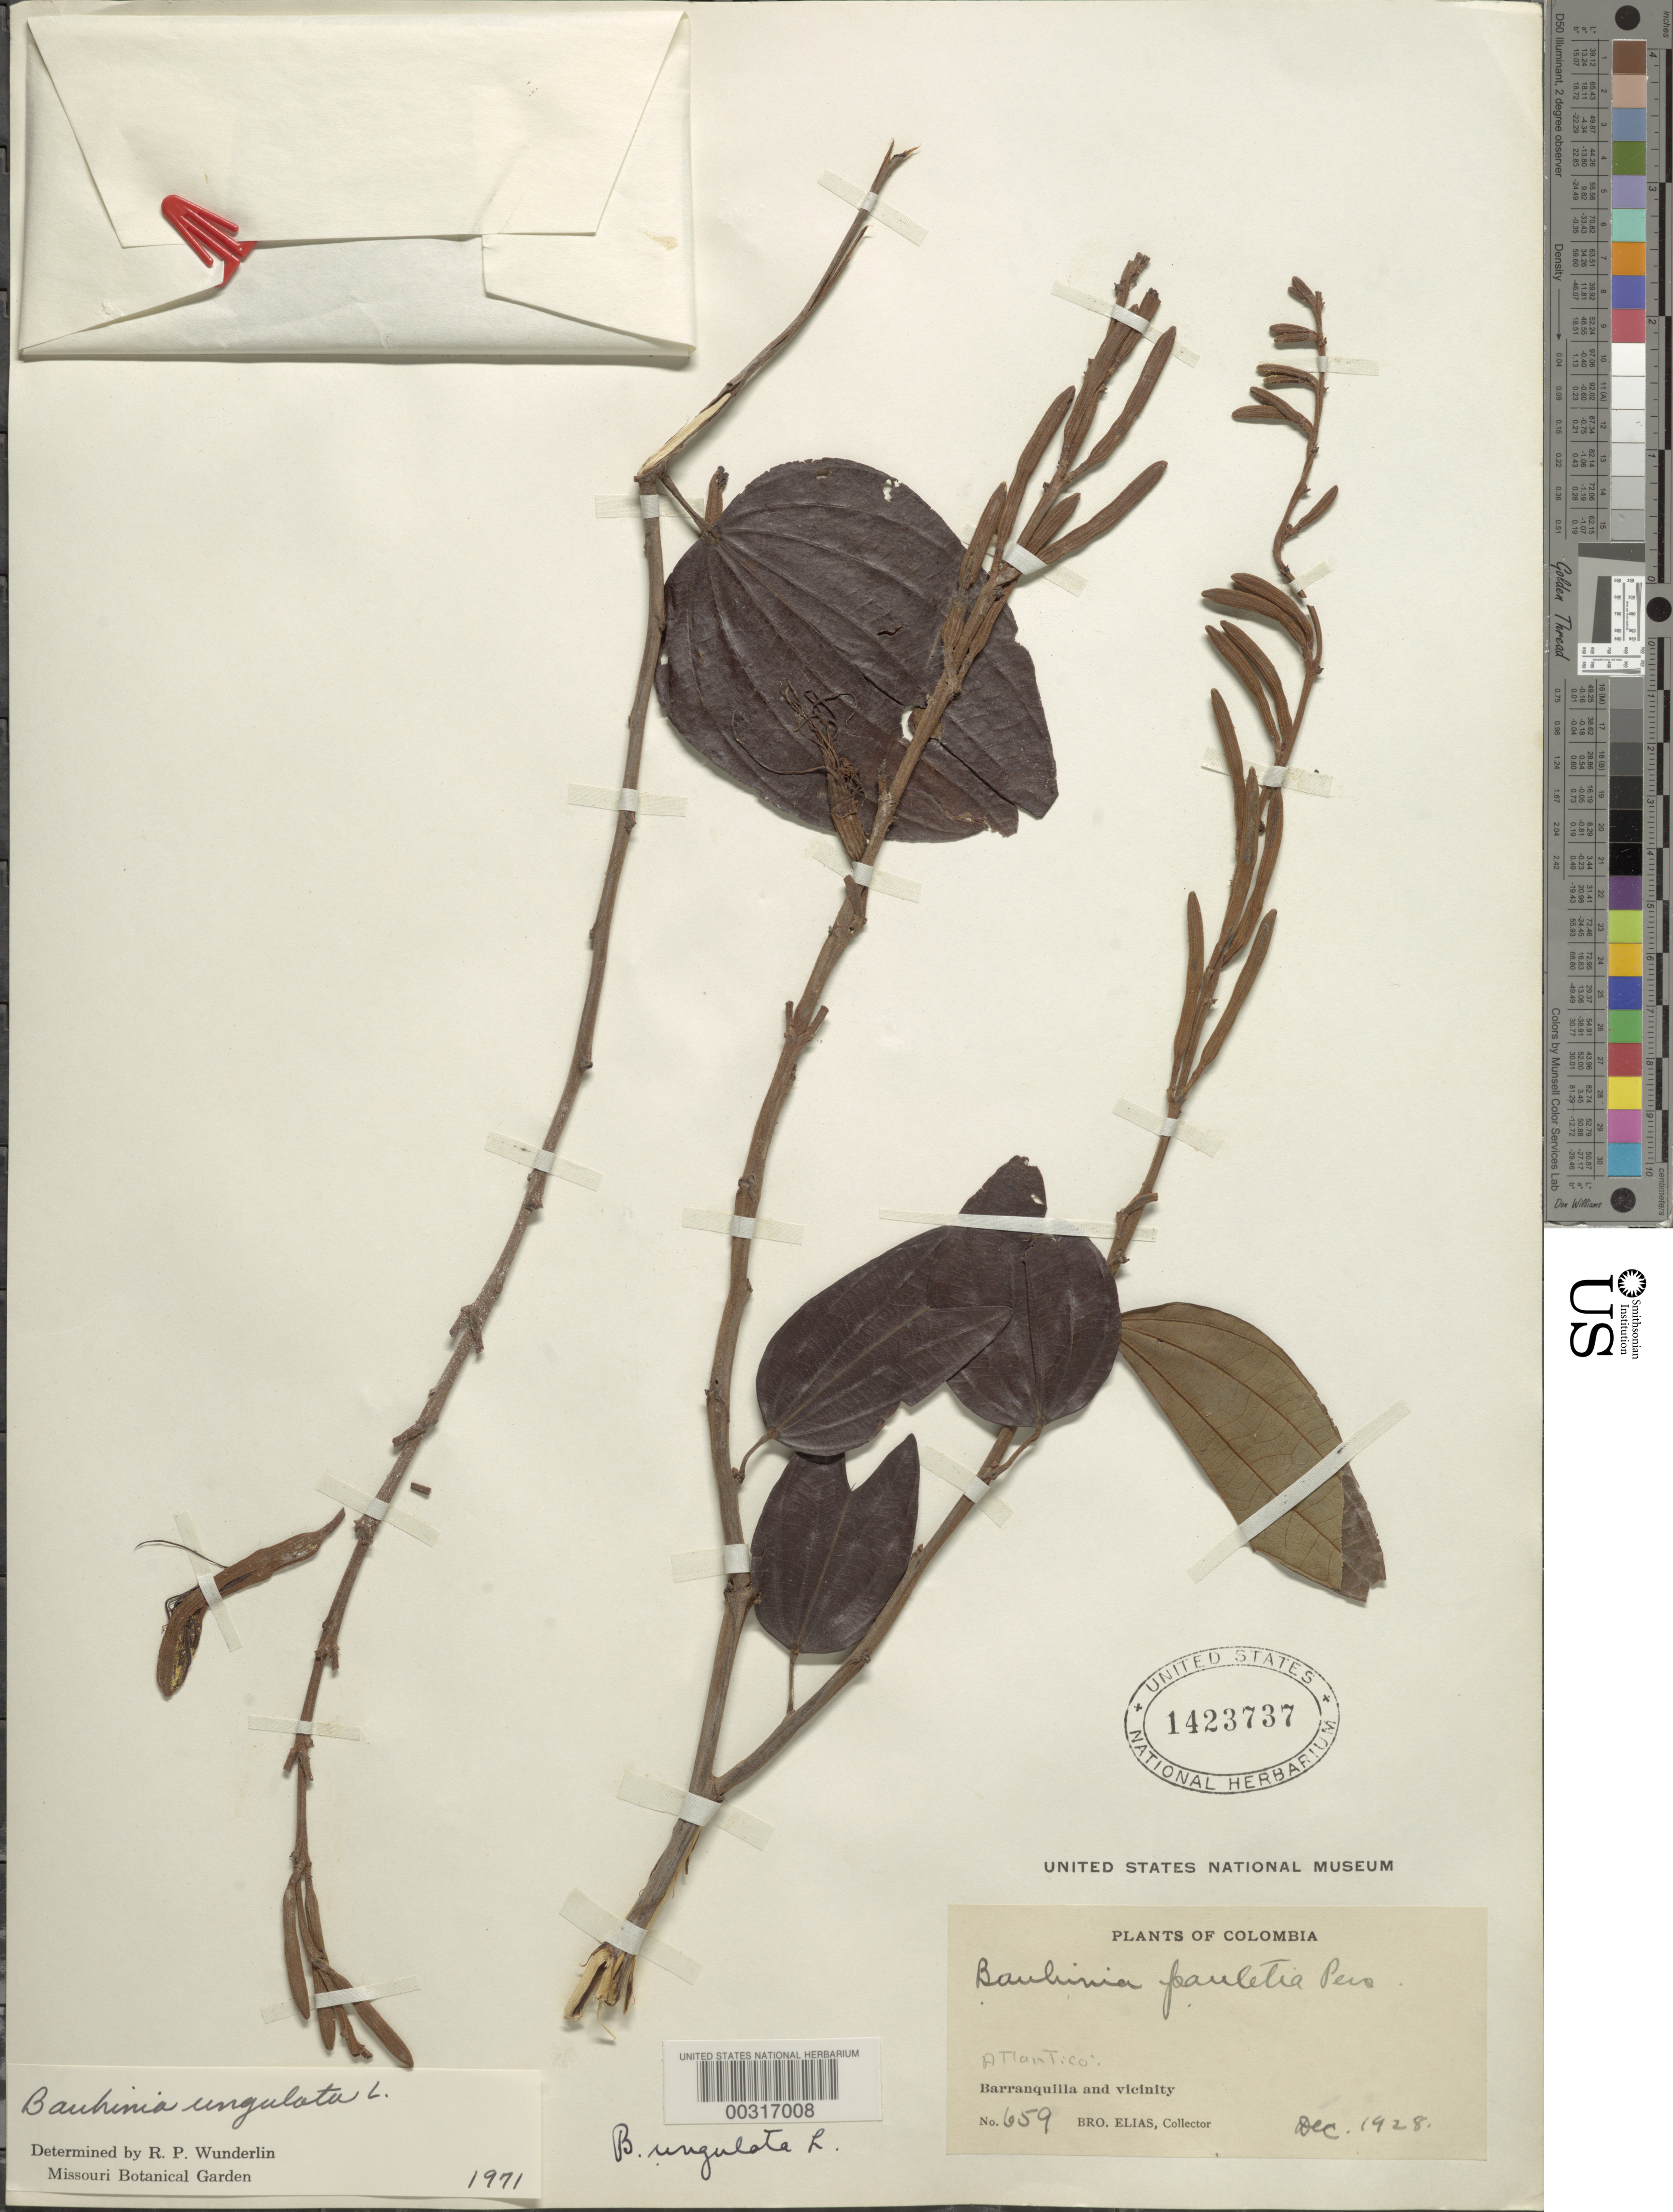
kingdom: Plantae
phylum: Tracheophyta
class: Magnoliopsida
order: Fabales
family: Fabaceae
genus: Bauhinia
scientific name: Bauhinia ungulata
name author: L.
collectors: Bro. Elias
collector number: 659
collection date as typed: Dec 1928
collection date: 1928-12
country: Colombia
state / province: Atlántico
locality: Barranquilla and vicinity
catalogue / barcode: US 1423737